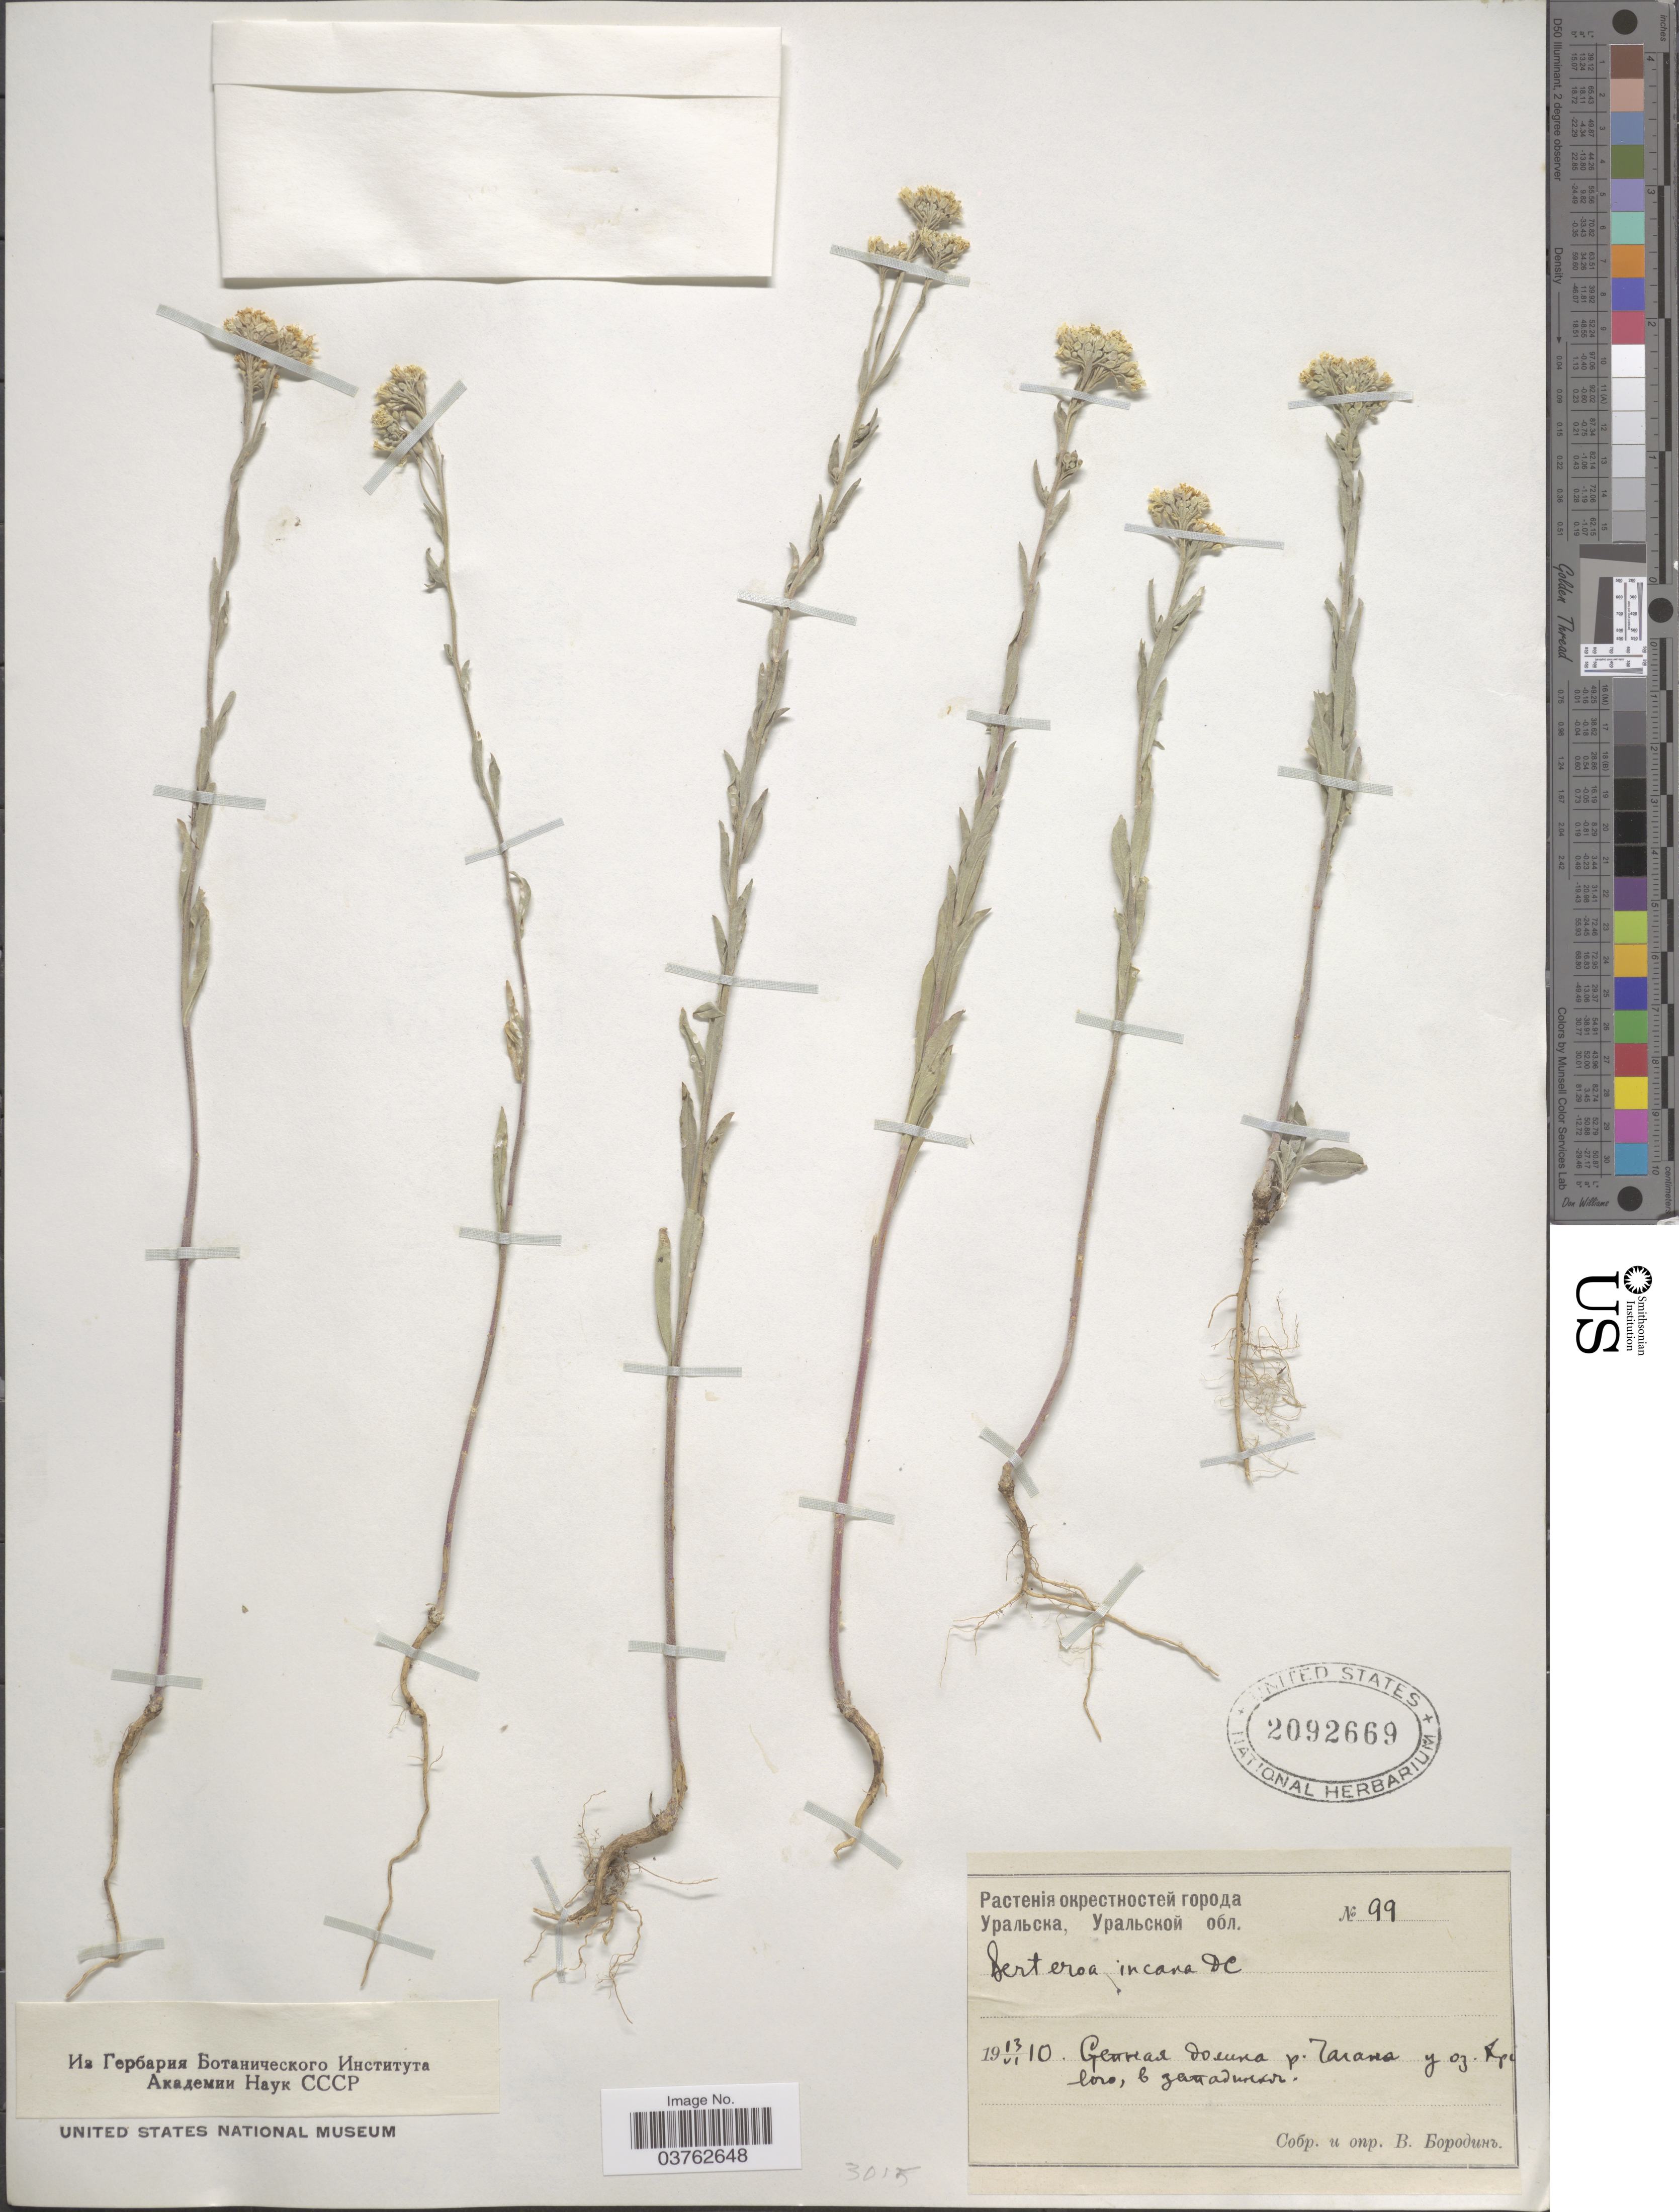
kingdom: Plantae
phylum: Tracheophyta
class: Magnoliopsida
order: Brassicales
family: Brassicaceae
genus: Berteroa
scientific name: Berteroa incana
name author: (L.) DC.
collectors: V. Borodin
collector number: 99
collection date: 1910-06-13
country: Kazakhstan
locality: Valley of river Chagan, vicinity of Uralsk.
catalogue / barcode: US 2092669